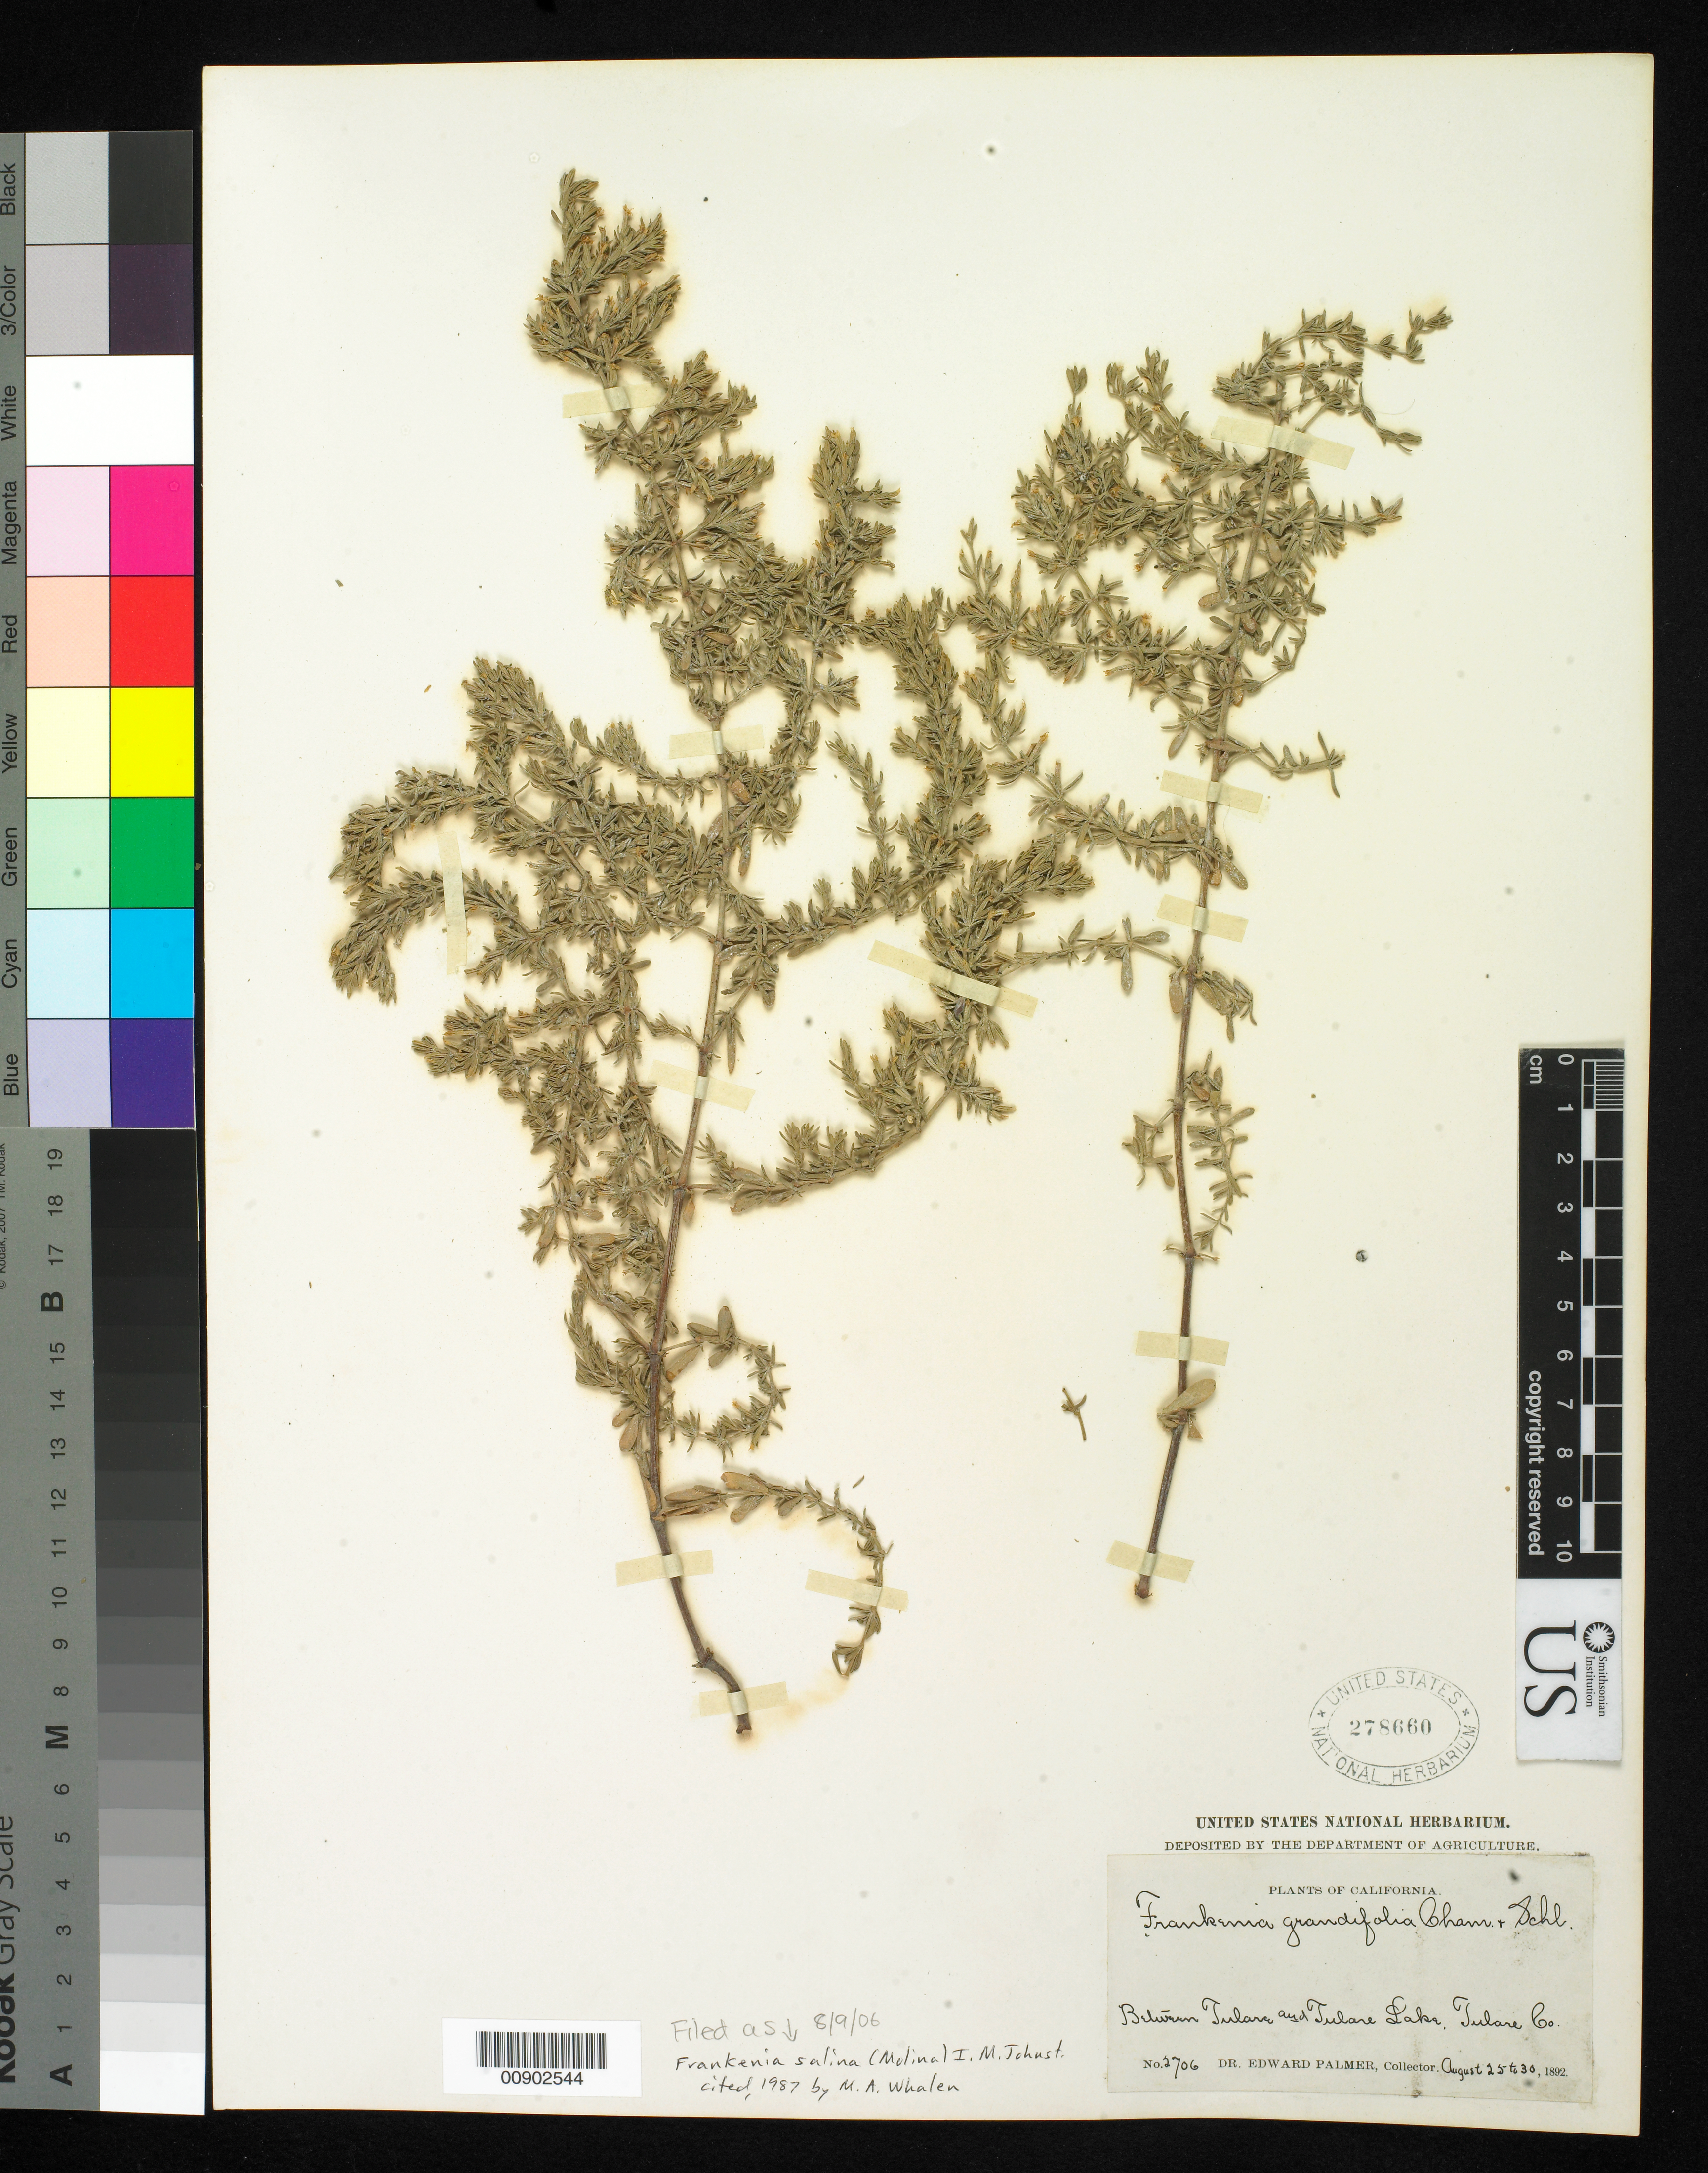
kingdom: Plantae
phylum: Tracheophyta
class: Magnoliopsida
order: Caryophyllales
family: Frankeniaceae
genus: Frankenia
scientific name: Frankenia salina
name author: (Molina) I.M. Johnst.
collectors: E. Palmer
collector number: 2706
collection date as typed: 25 Aug 1892 to 30 Aug 1892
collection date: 1892-08-25/1892-08-30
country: United States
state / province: California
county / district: Tulare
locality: Between Tulare and Tulare Lake, Tulare County, California.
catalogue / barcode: US 278660